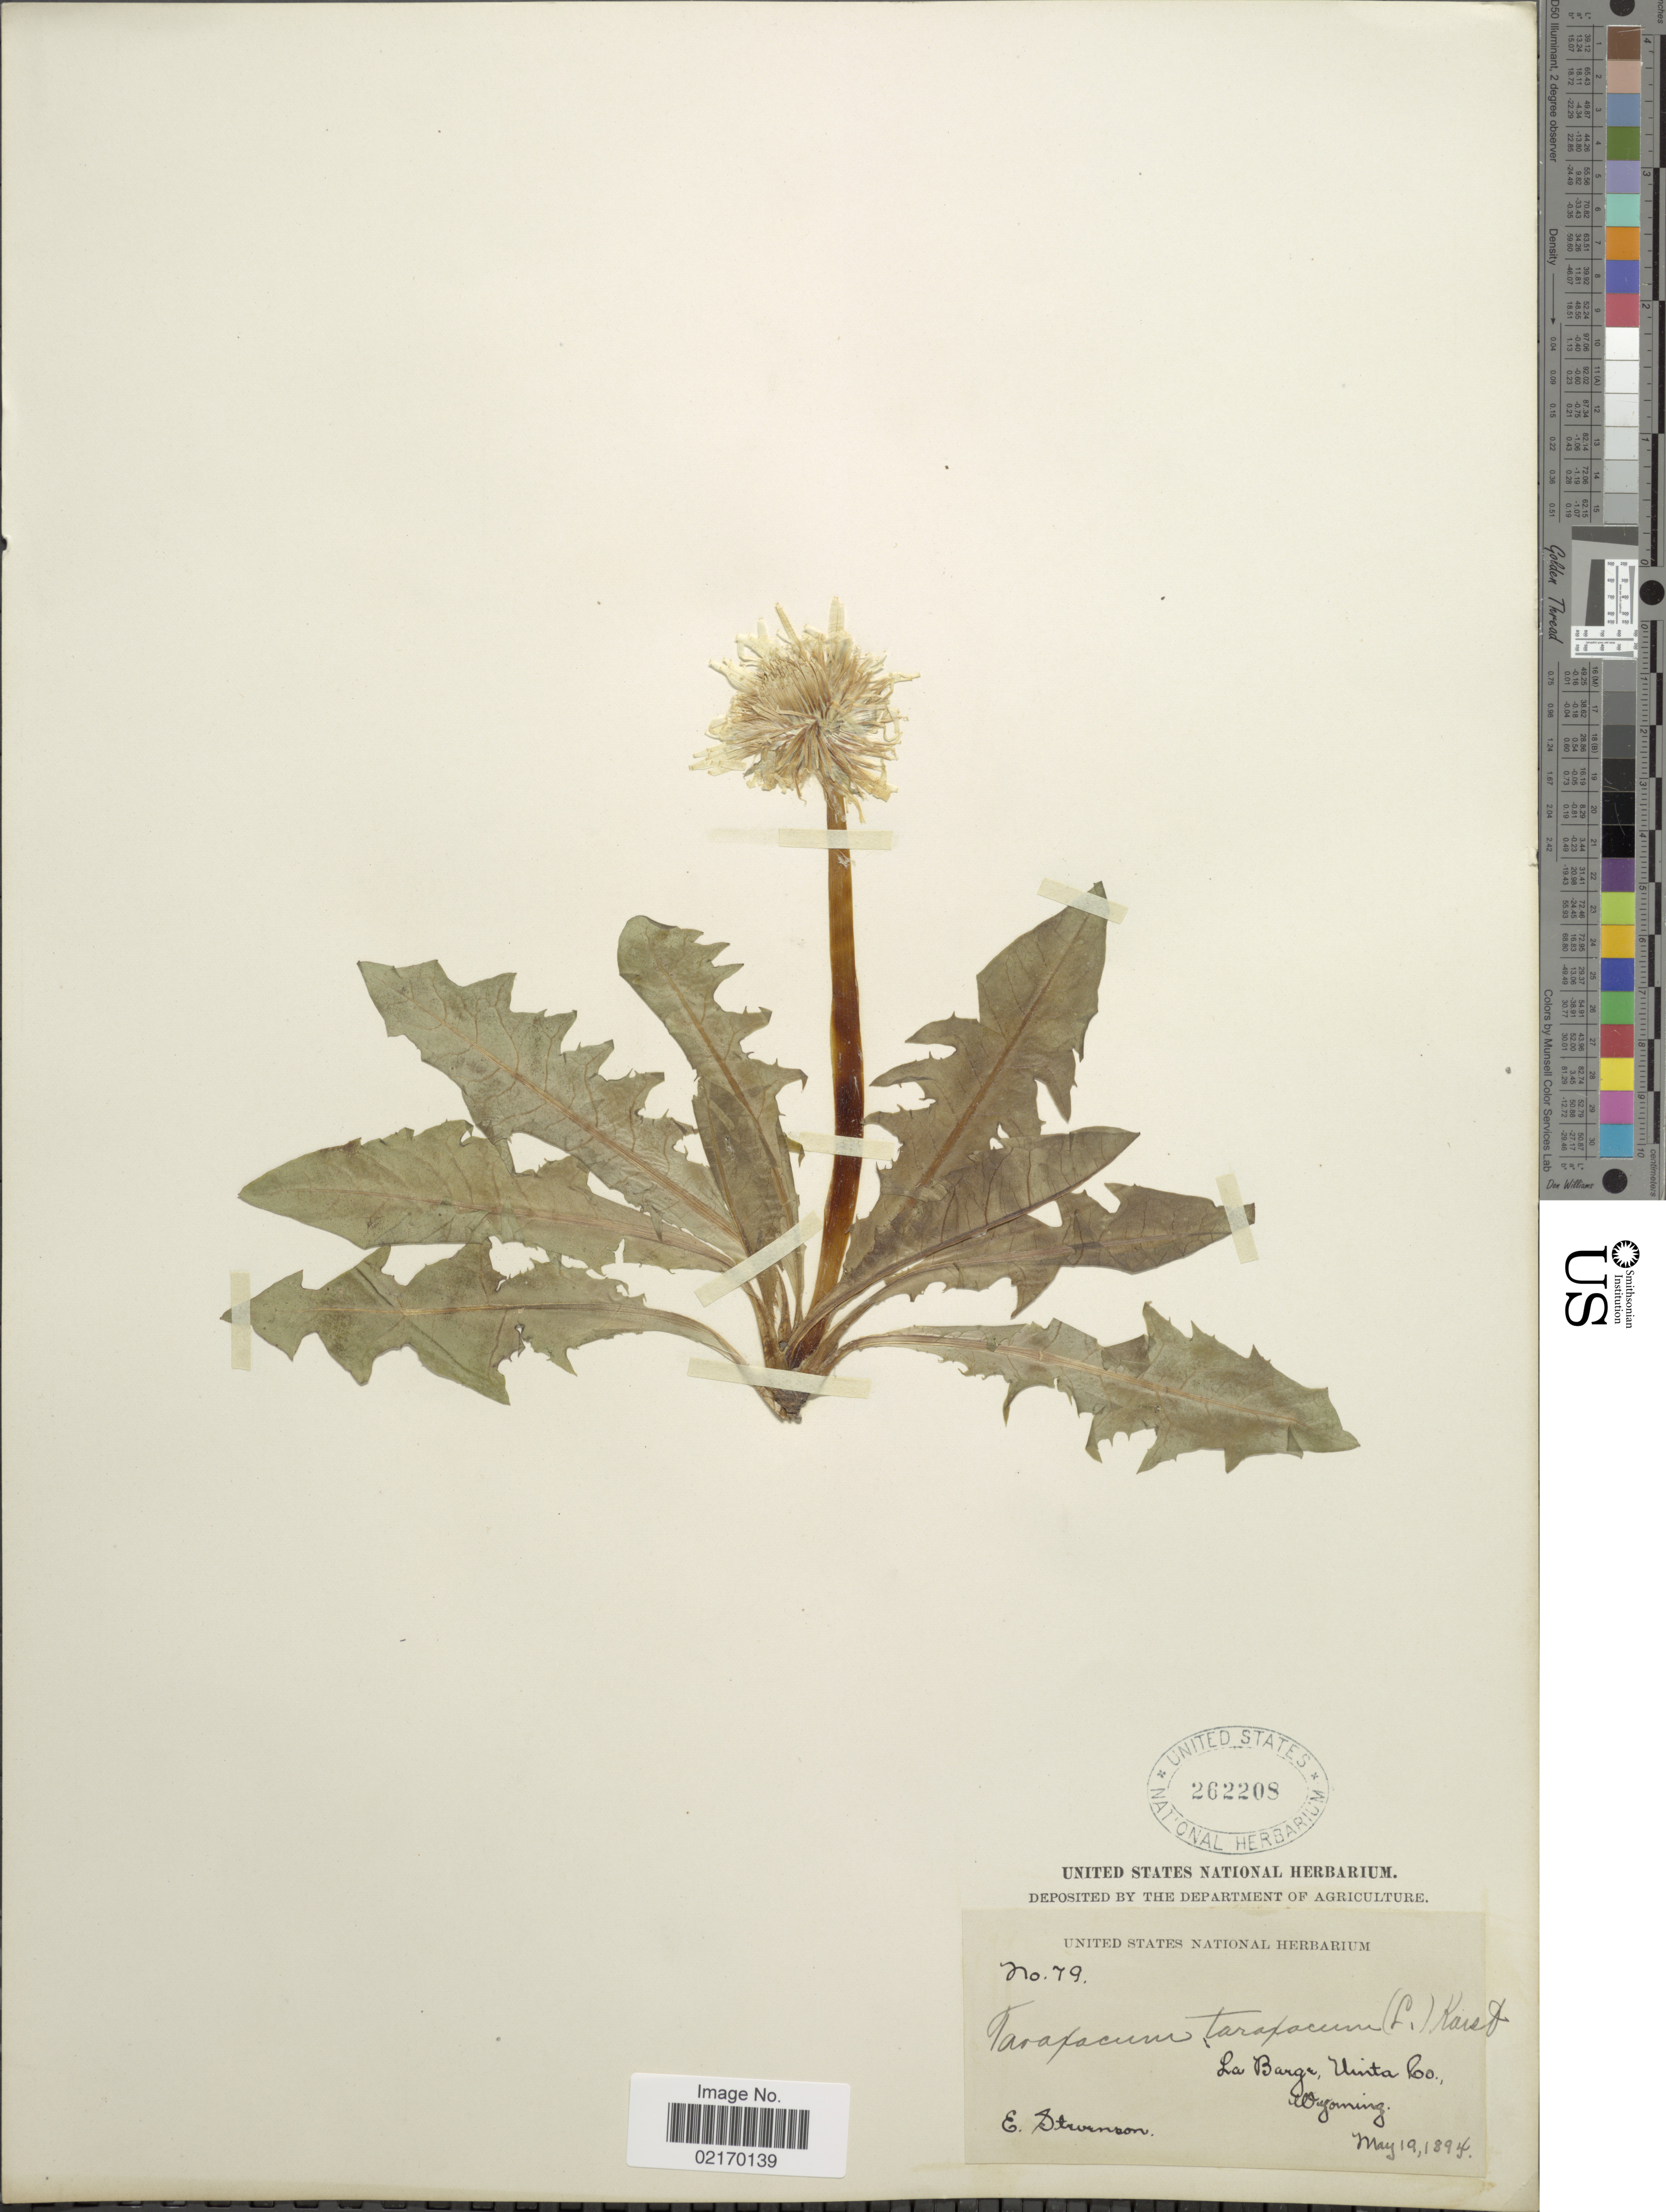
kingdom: Plantae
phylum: Tracheophyta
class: Magnoliopsida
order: Asterales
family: Asteraceae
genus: Taraxacum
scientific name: Taraxacum officinale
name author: G.H. Weber ex F.H. Wigg.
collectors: E. Stevenson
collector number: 79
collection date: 1894-05-19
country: United States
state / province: Wyoming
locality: La Barga, Uinta Co.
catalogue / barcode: US 262208